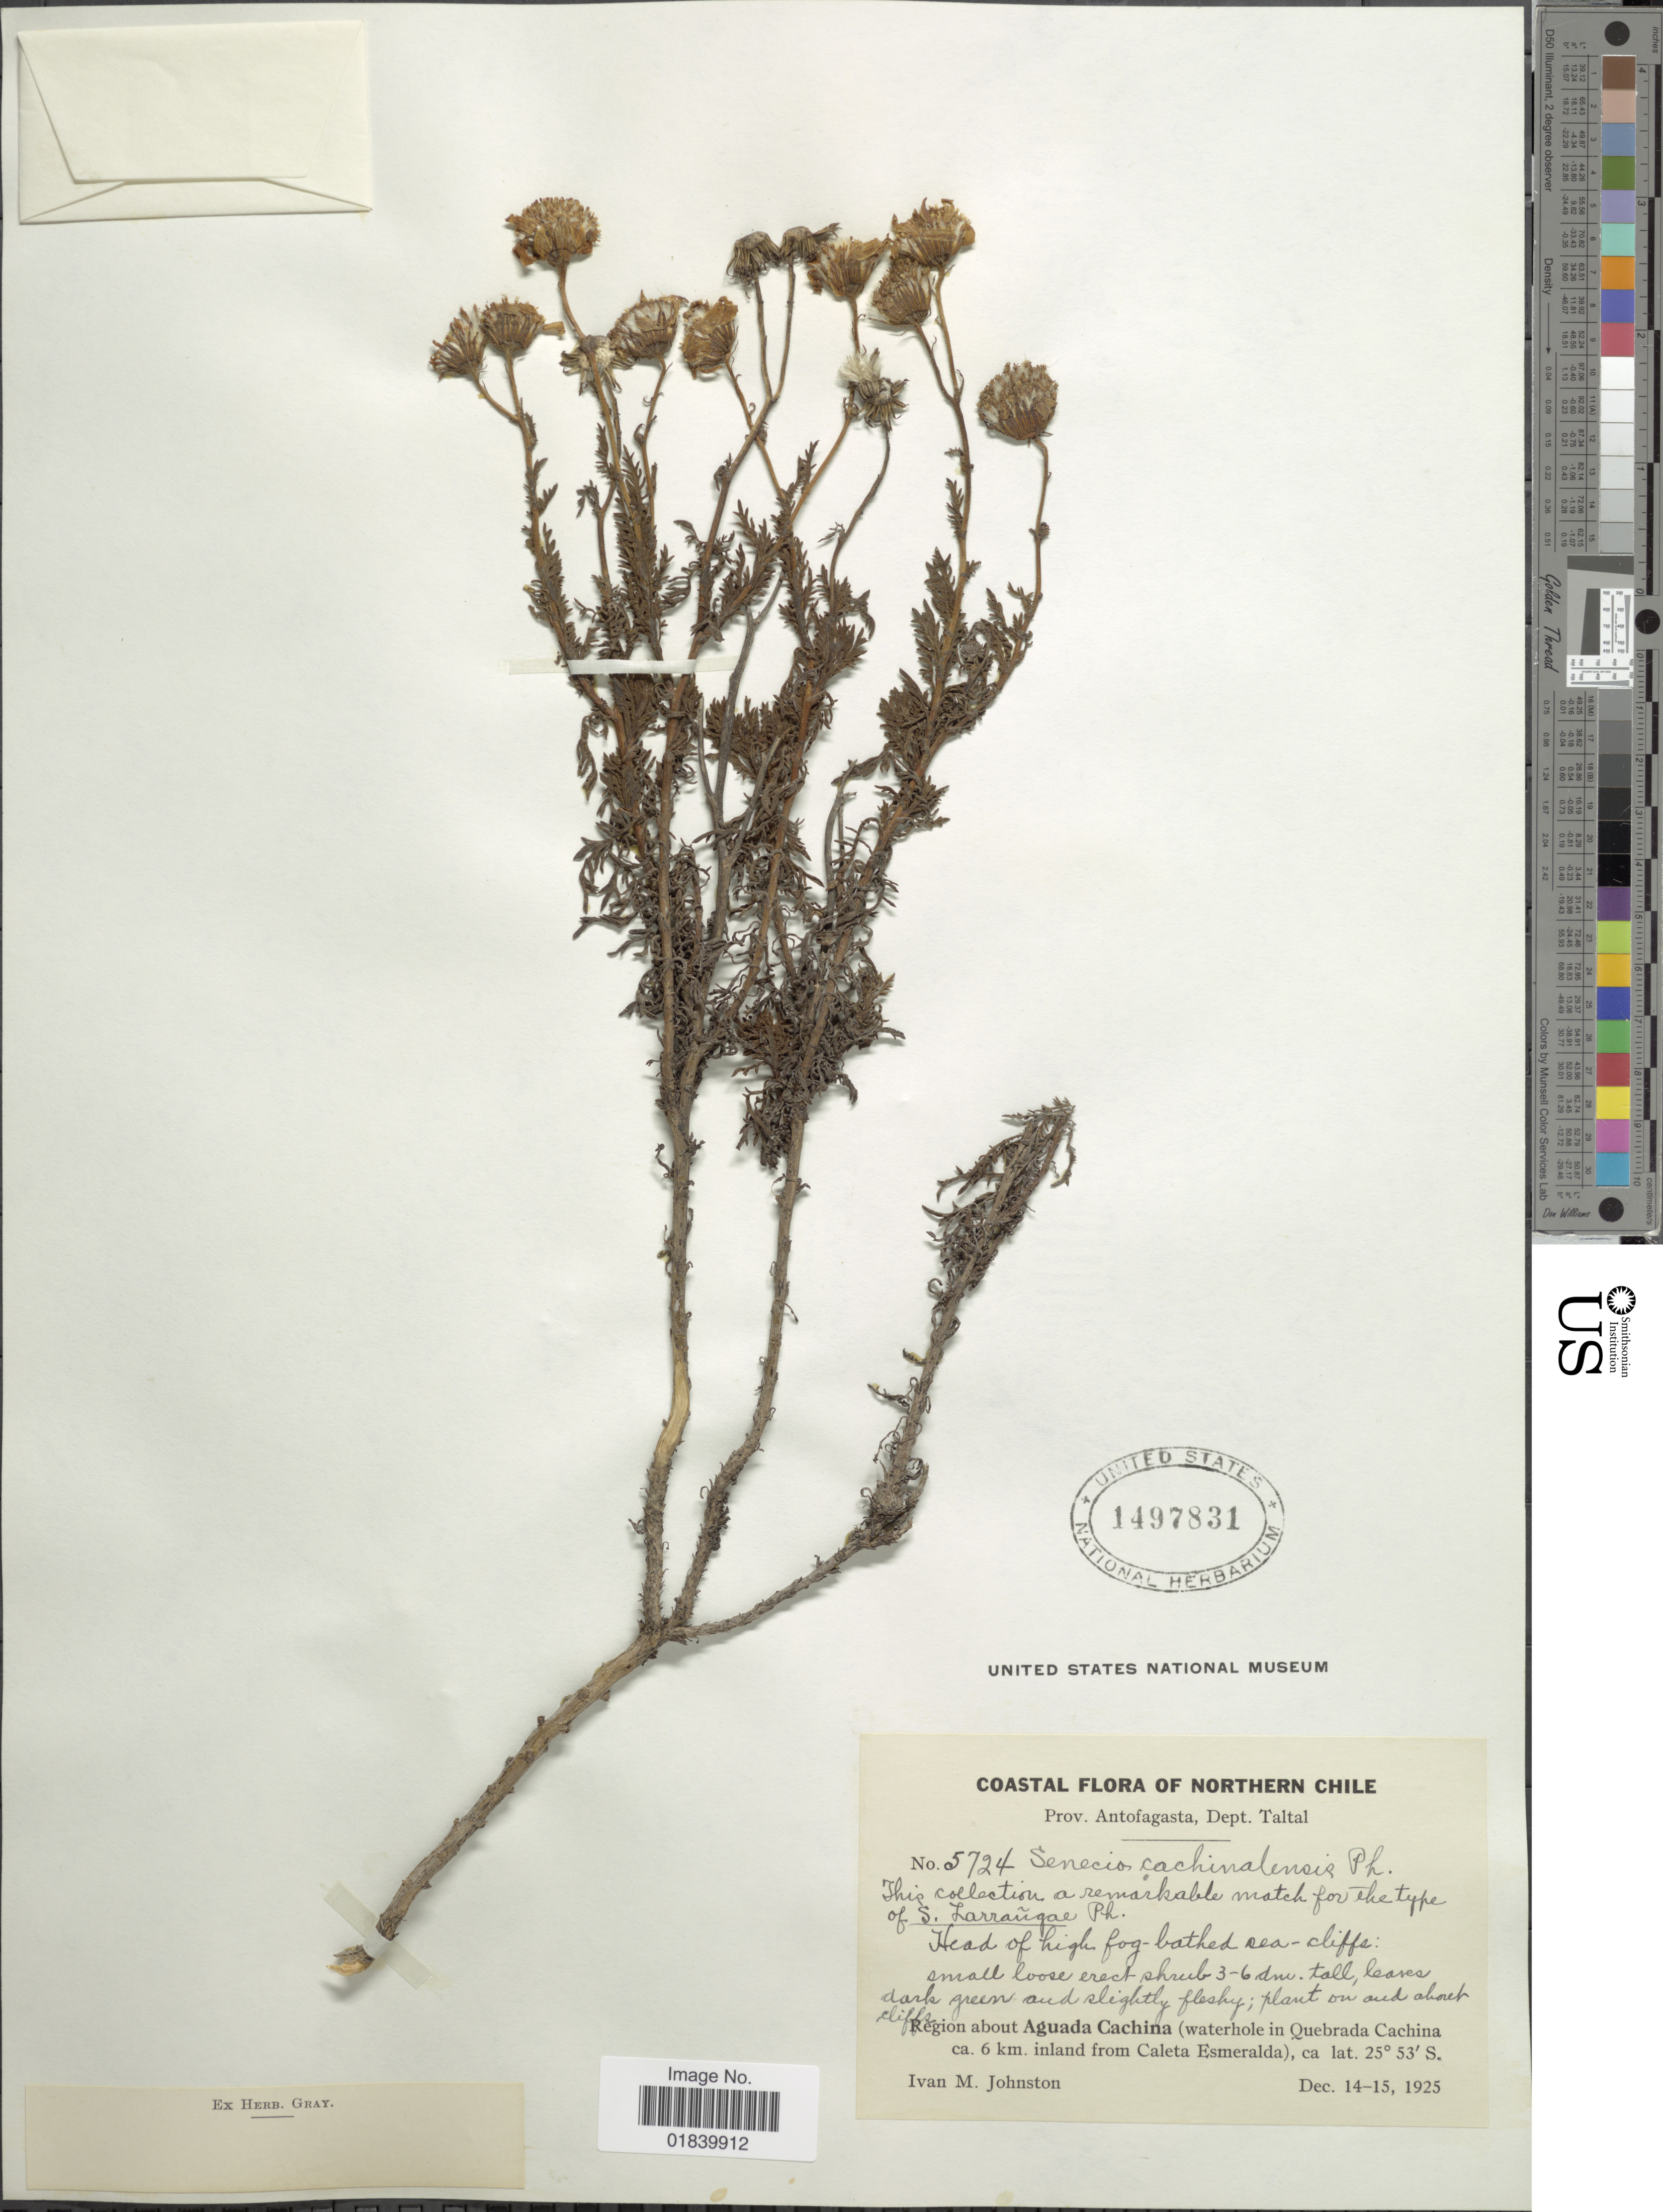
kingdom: Plantae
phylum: Tracheophyta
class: Magnoliopsida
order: Asterales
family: Asteraceae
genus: Senecio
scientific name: Senecio cachinalensis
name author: Phil.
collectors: I.M. Johnston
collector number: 5724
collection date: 1925-12-14/1925-12-15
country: Chile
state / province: Antofagasta (II)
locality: Prov. Antofagasta, Dept. Taltal. Region about Aguada Cachina (waterhole in Quebrada Cachina ca. 6 km. inland from Caleta Esmeralda).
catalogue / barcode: US 1497831